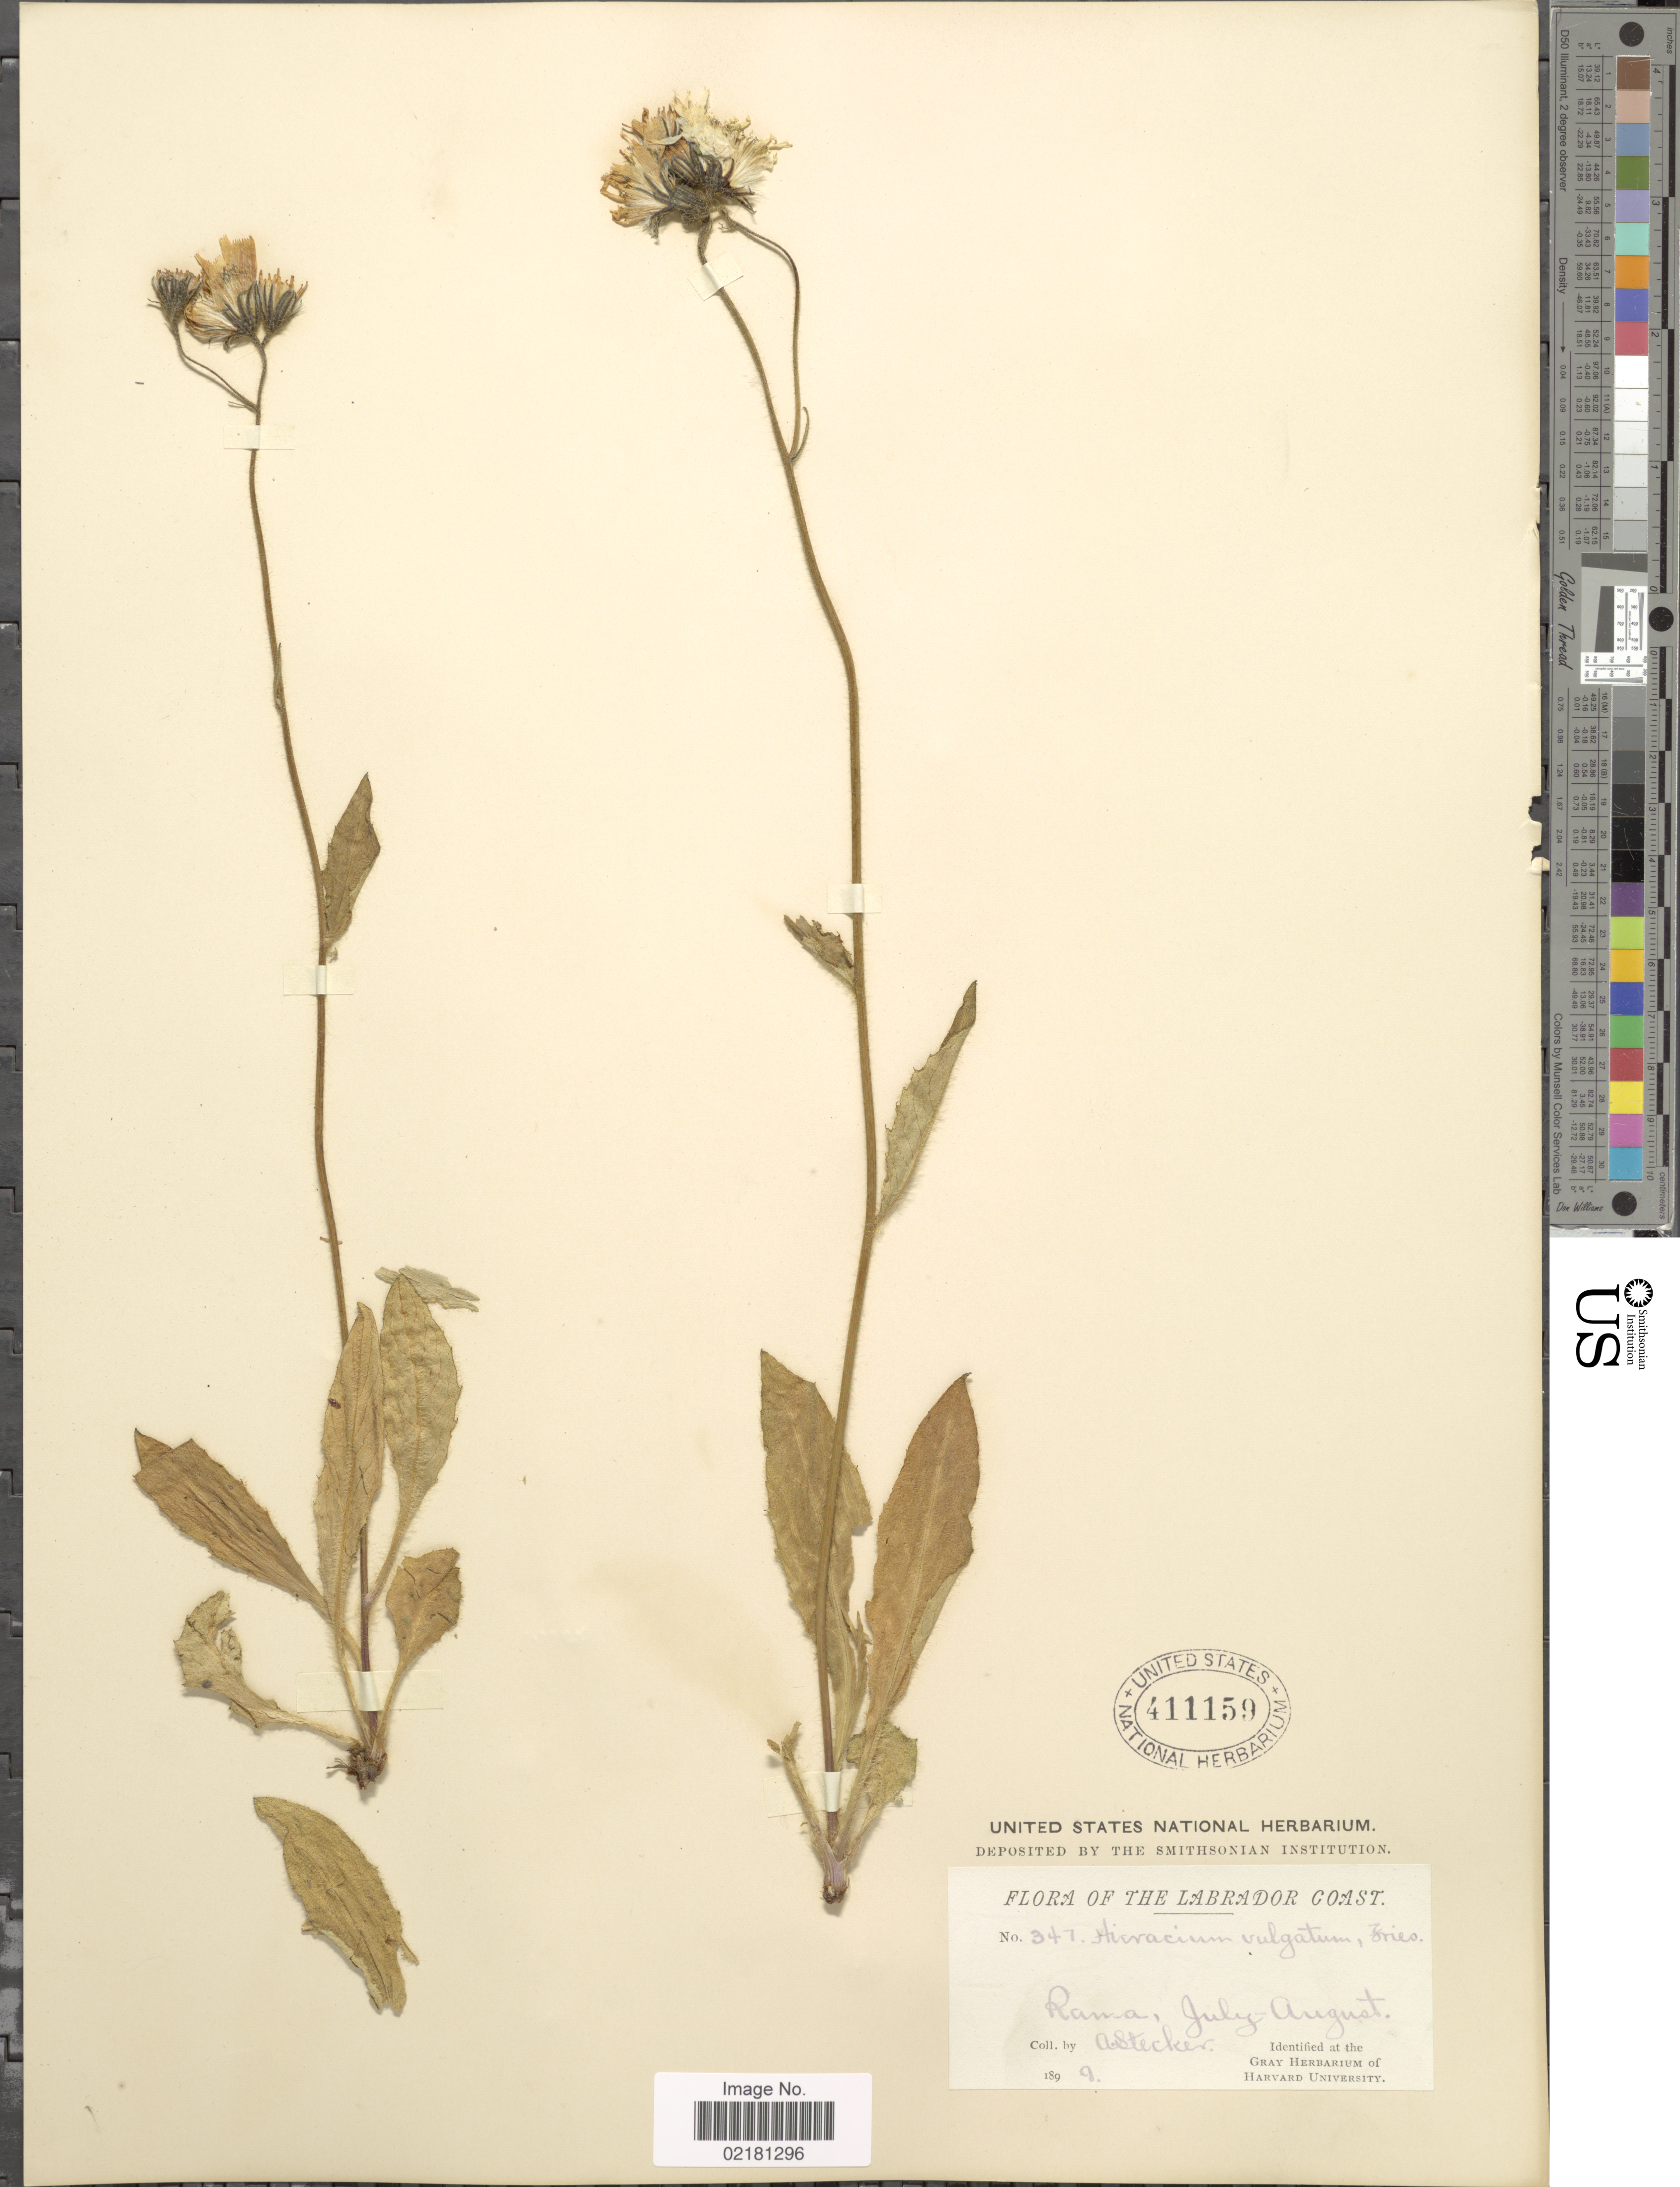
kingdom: Plantae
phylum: Tracheophyta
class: Magnoliopsida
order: Asterales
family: Asteraceae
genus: Hieracium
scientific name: Hieracium lachenalii subsp. cruenifolium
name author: (Dahlst. & Lübeck) Zahn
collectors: A. Stecker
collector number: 347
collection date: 1899-07/1899-08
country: Canada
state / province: Newfoundland and Labrador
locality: Labrador Coast, Rama.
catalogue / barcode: US 411159